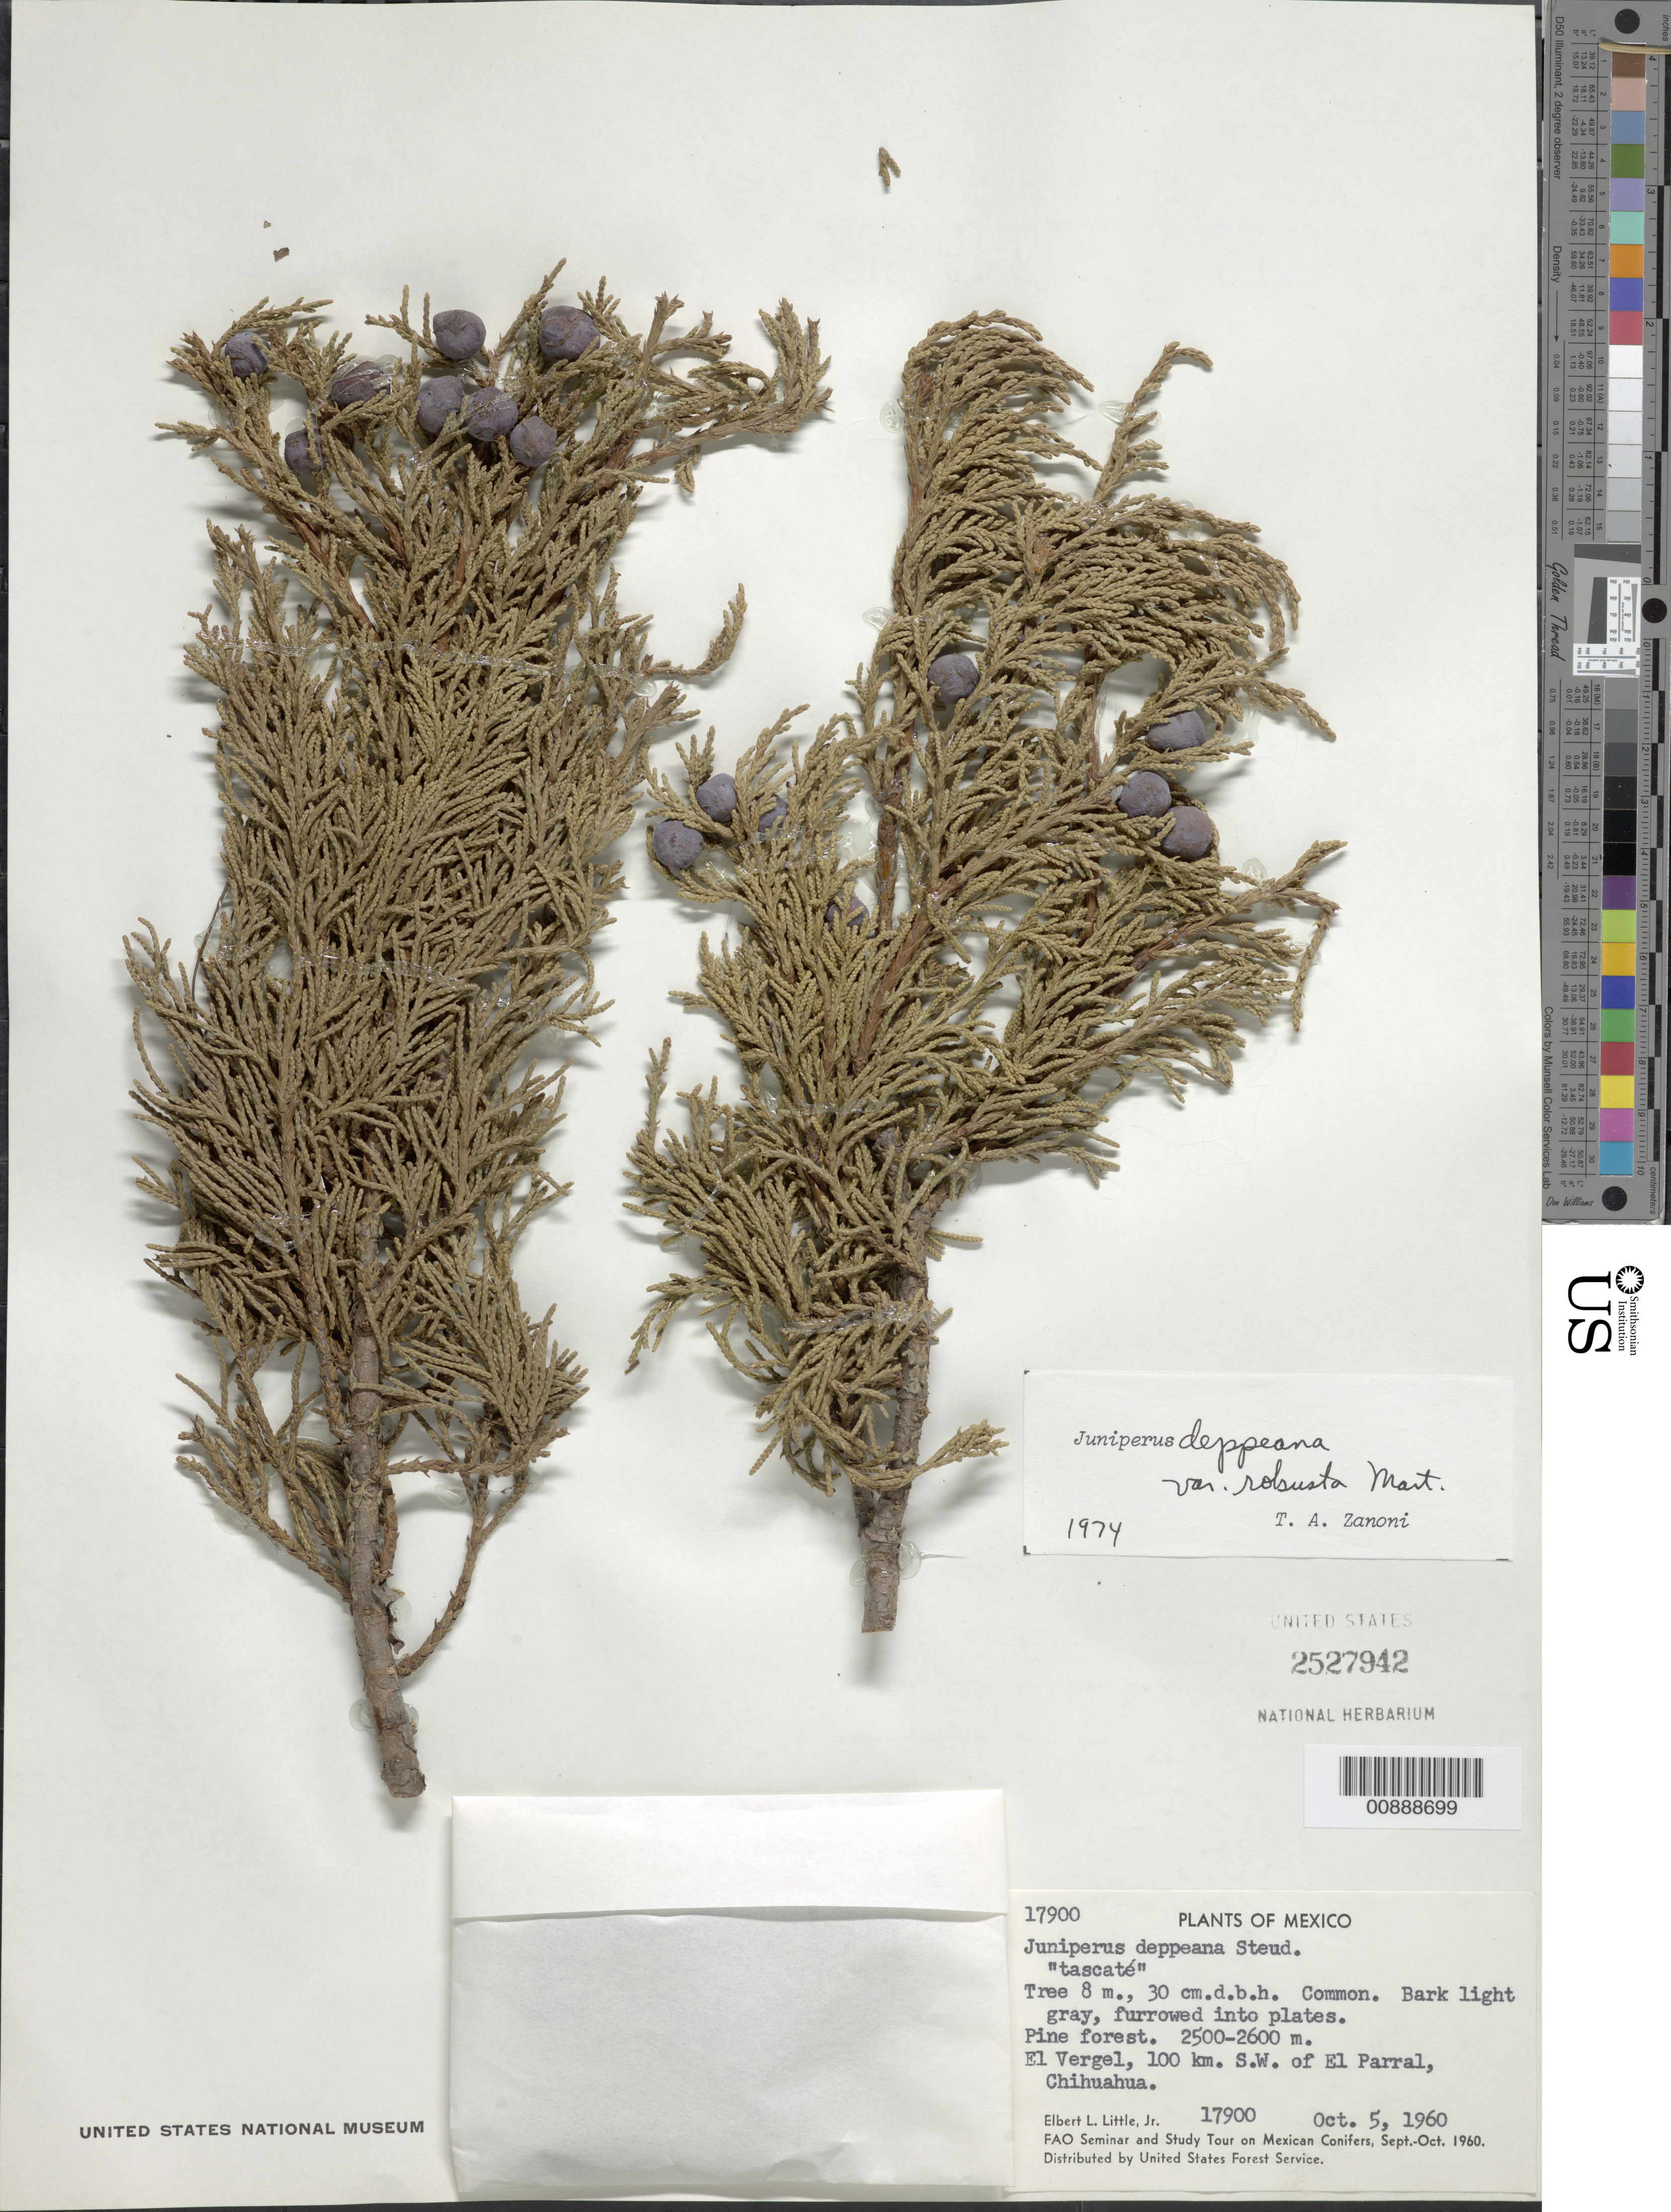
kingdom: Plantae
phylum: Tracheophyta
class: Pinopsida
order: Pinales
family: Cupressaceae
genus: Juniperus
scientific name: Juniperus deppeana var. robusta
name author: Martínez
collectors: E. L. Little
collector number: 17900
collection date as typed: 05 Oct 1960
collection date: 1960-10-05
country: Mexico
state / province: Chihuahua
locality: El Vergel, 100 km. SW of El Parral, Chihuahua.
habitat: Pine forest.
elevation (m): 2600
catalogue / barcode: US 2527942